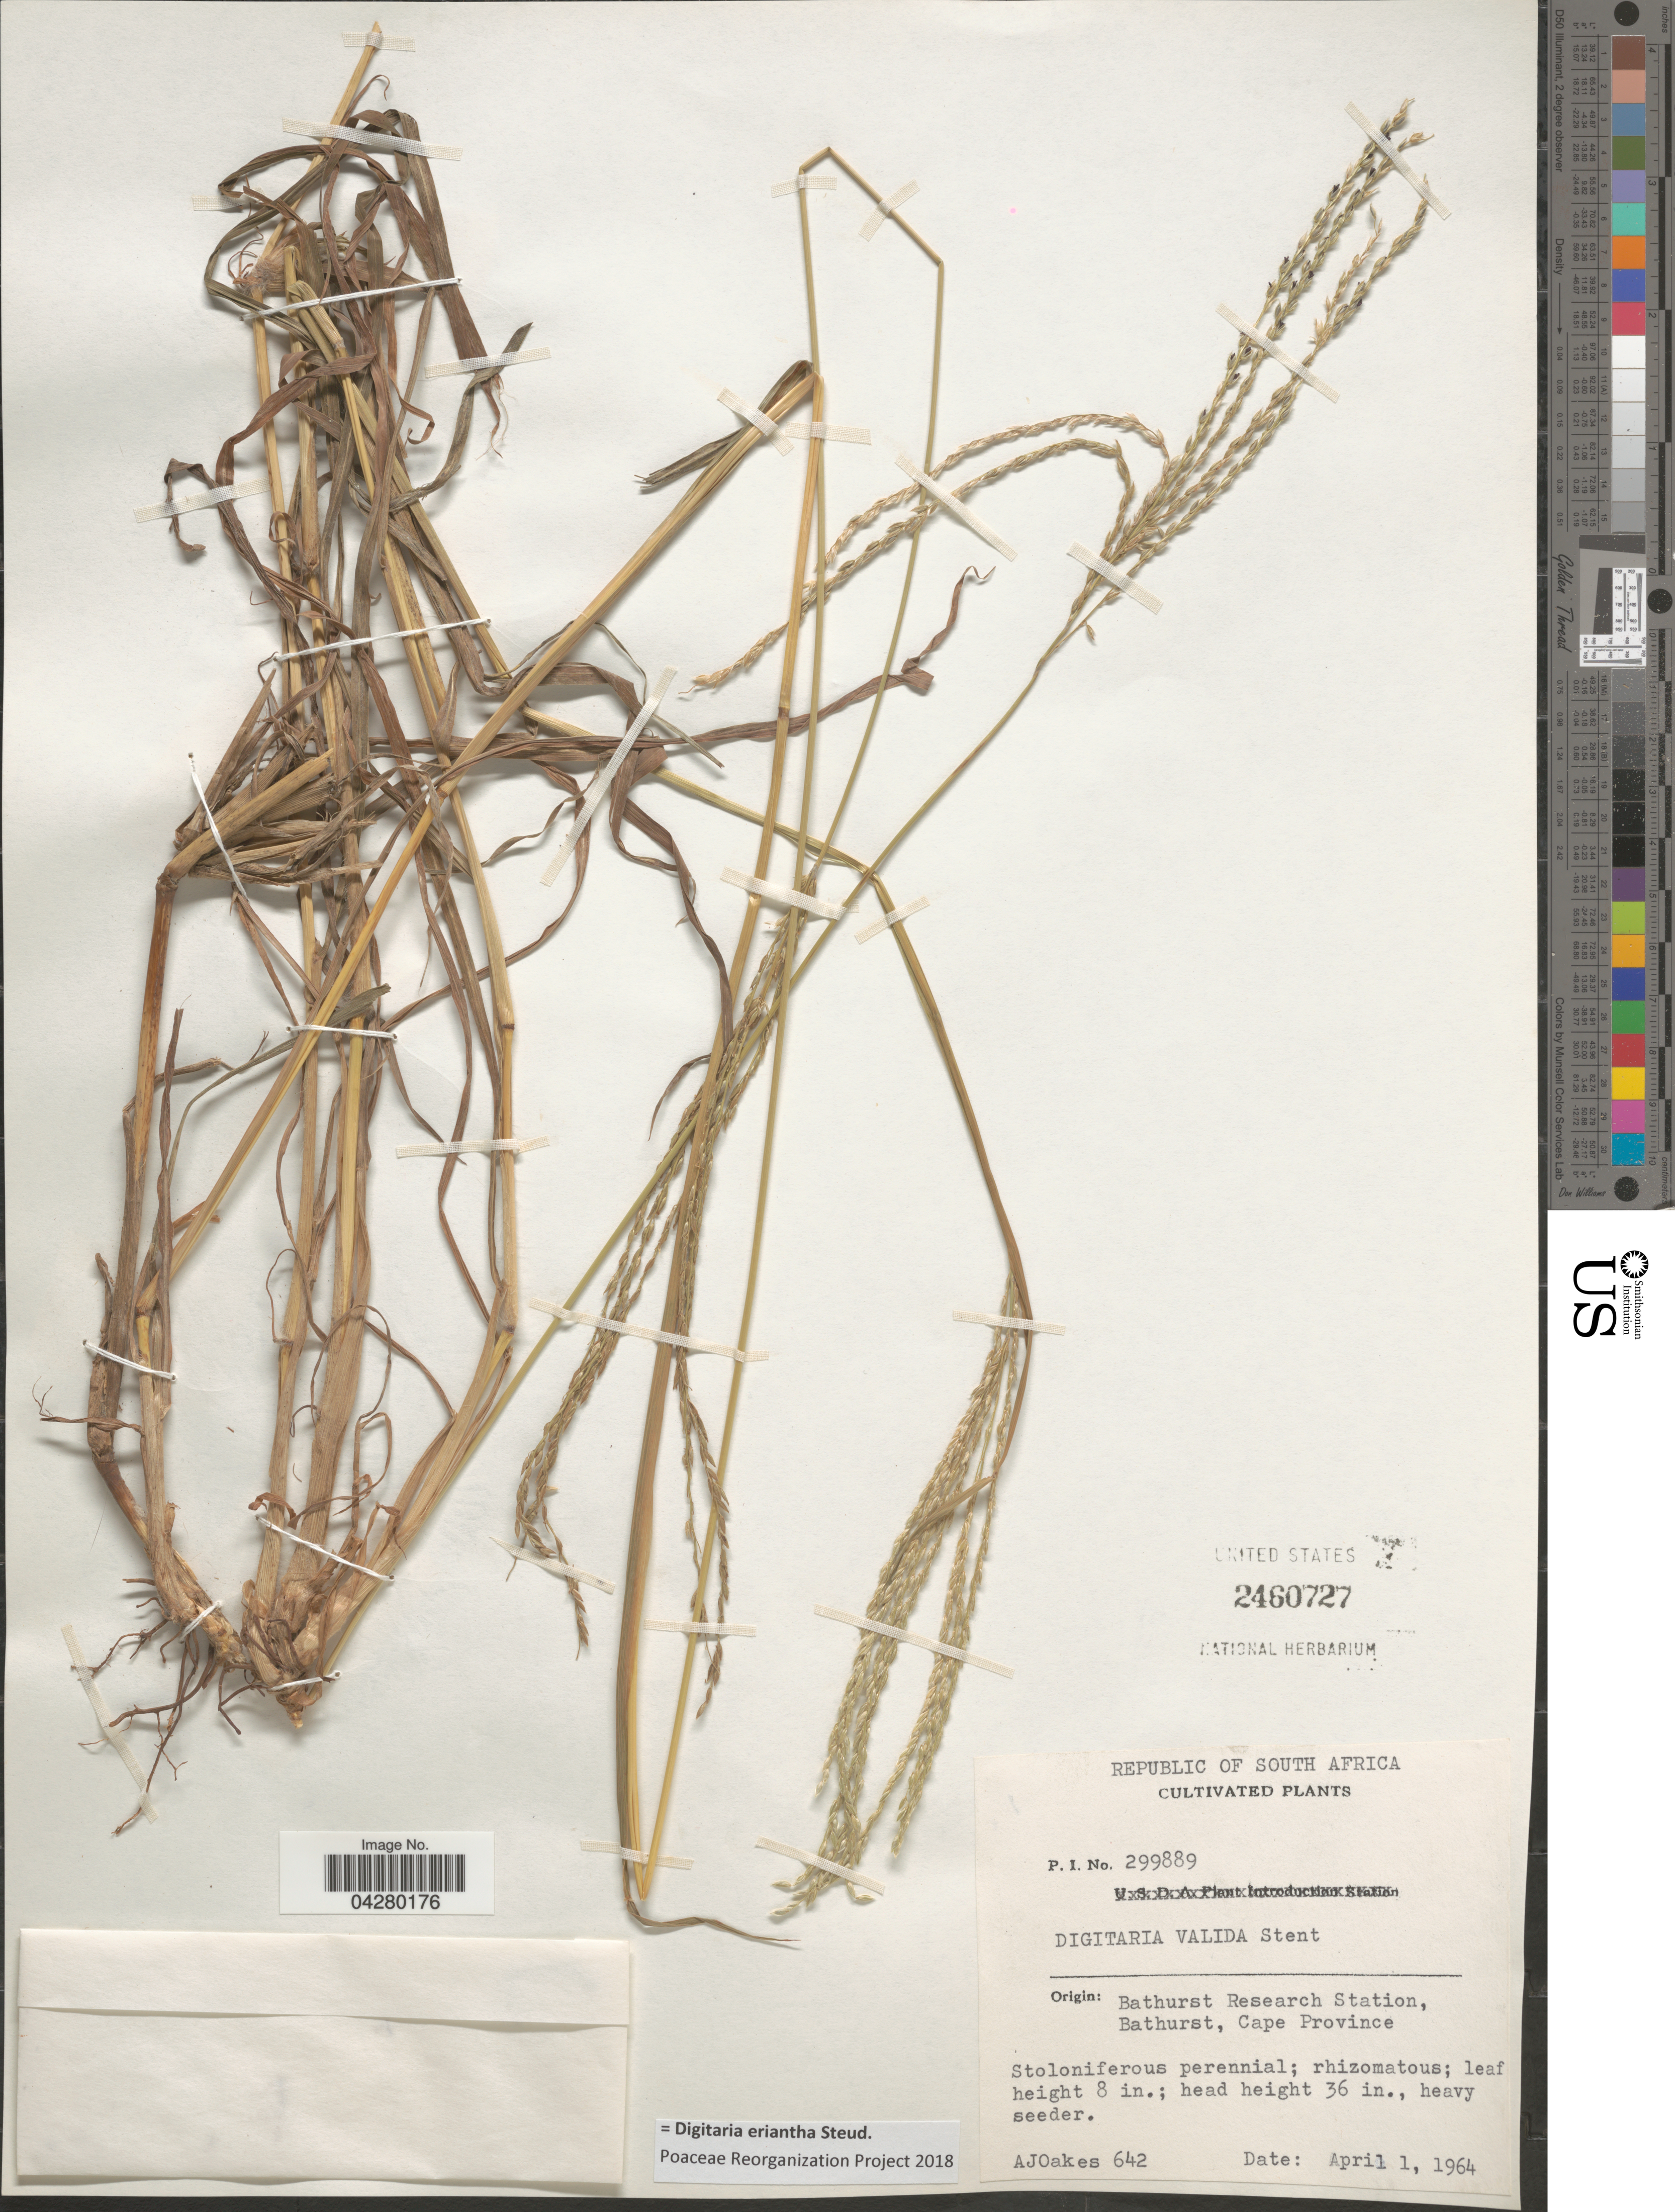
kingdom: Plantae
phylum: Tracheophyta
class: Liliopsida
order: Poales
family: Poaceae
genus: Digitaria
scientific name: Digitaria eriantha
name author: Steud.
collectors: A. Oakes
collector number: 642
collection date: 1964-04-01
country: South Africa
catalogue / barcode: US 2460727